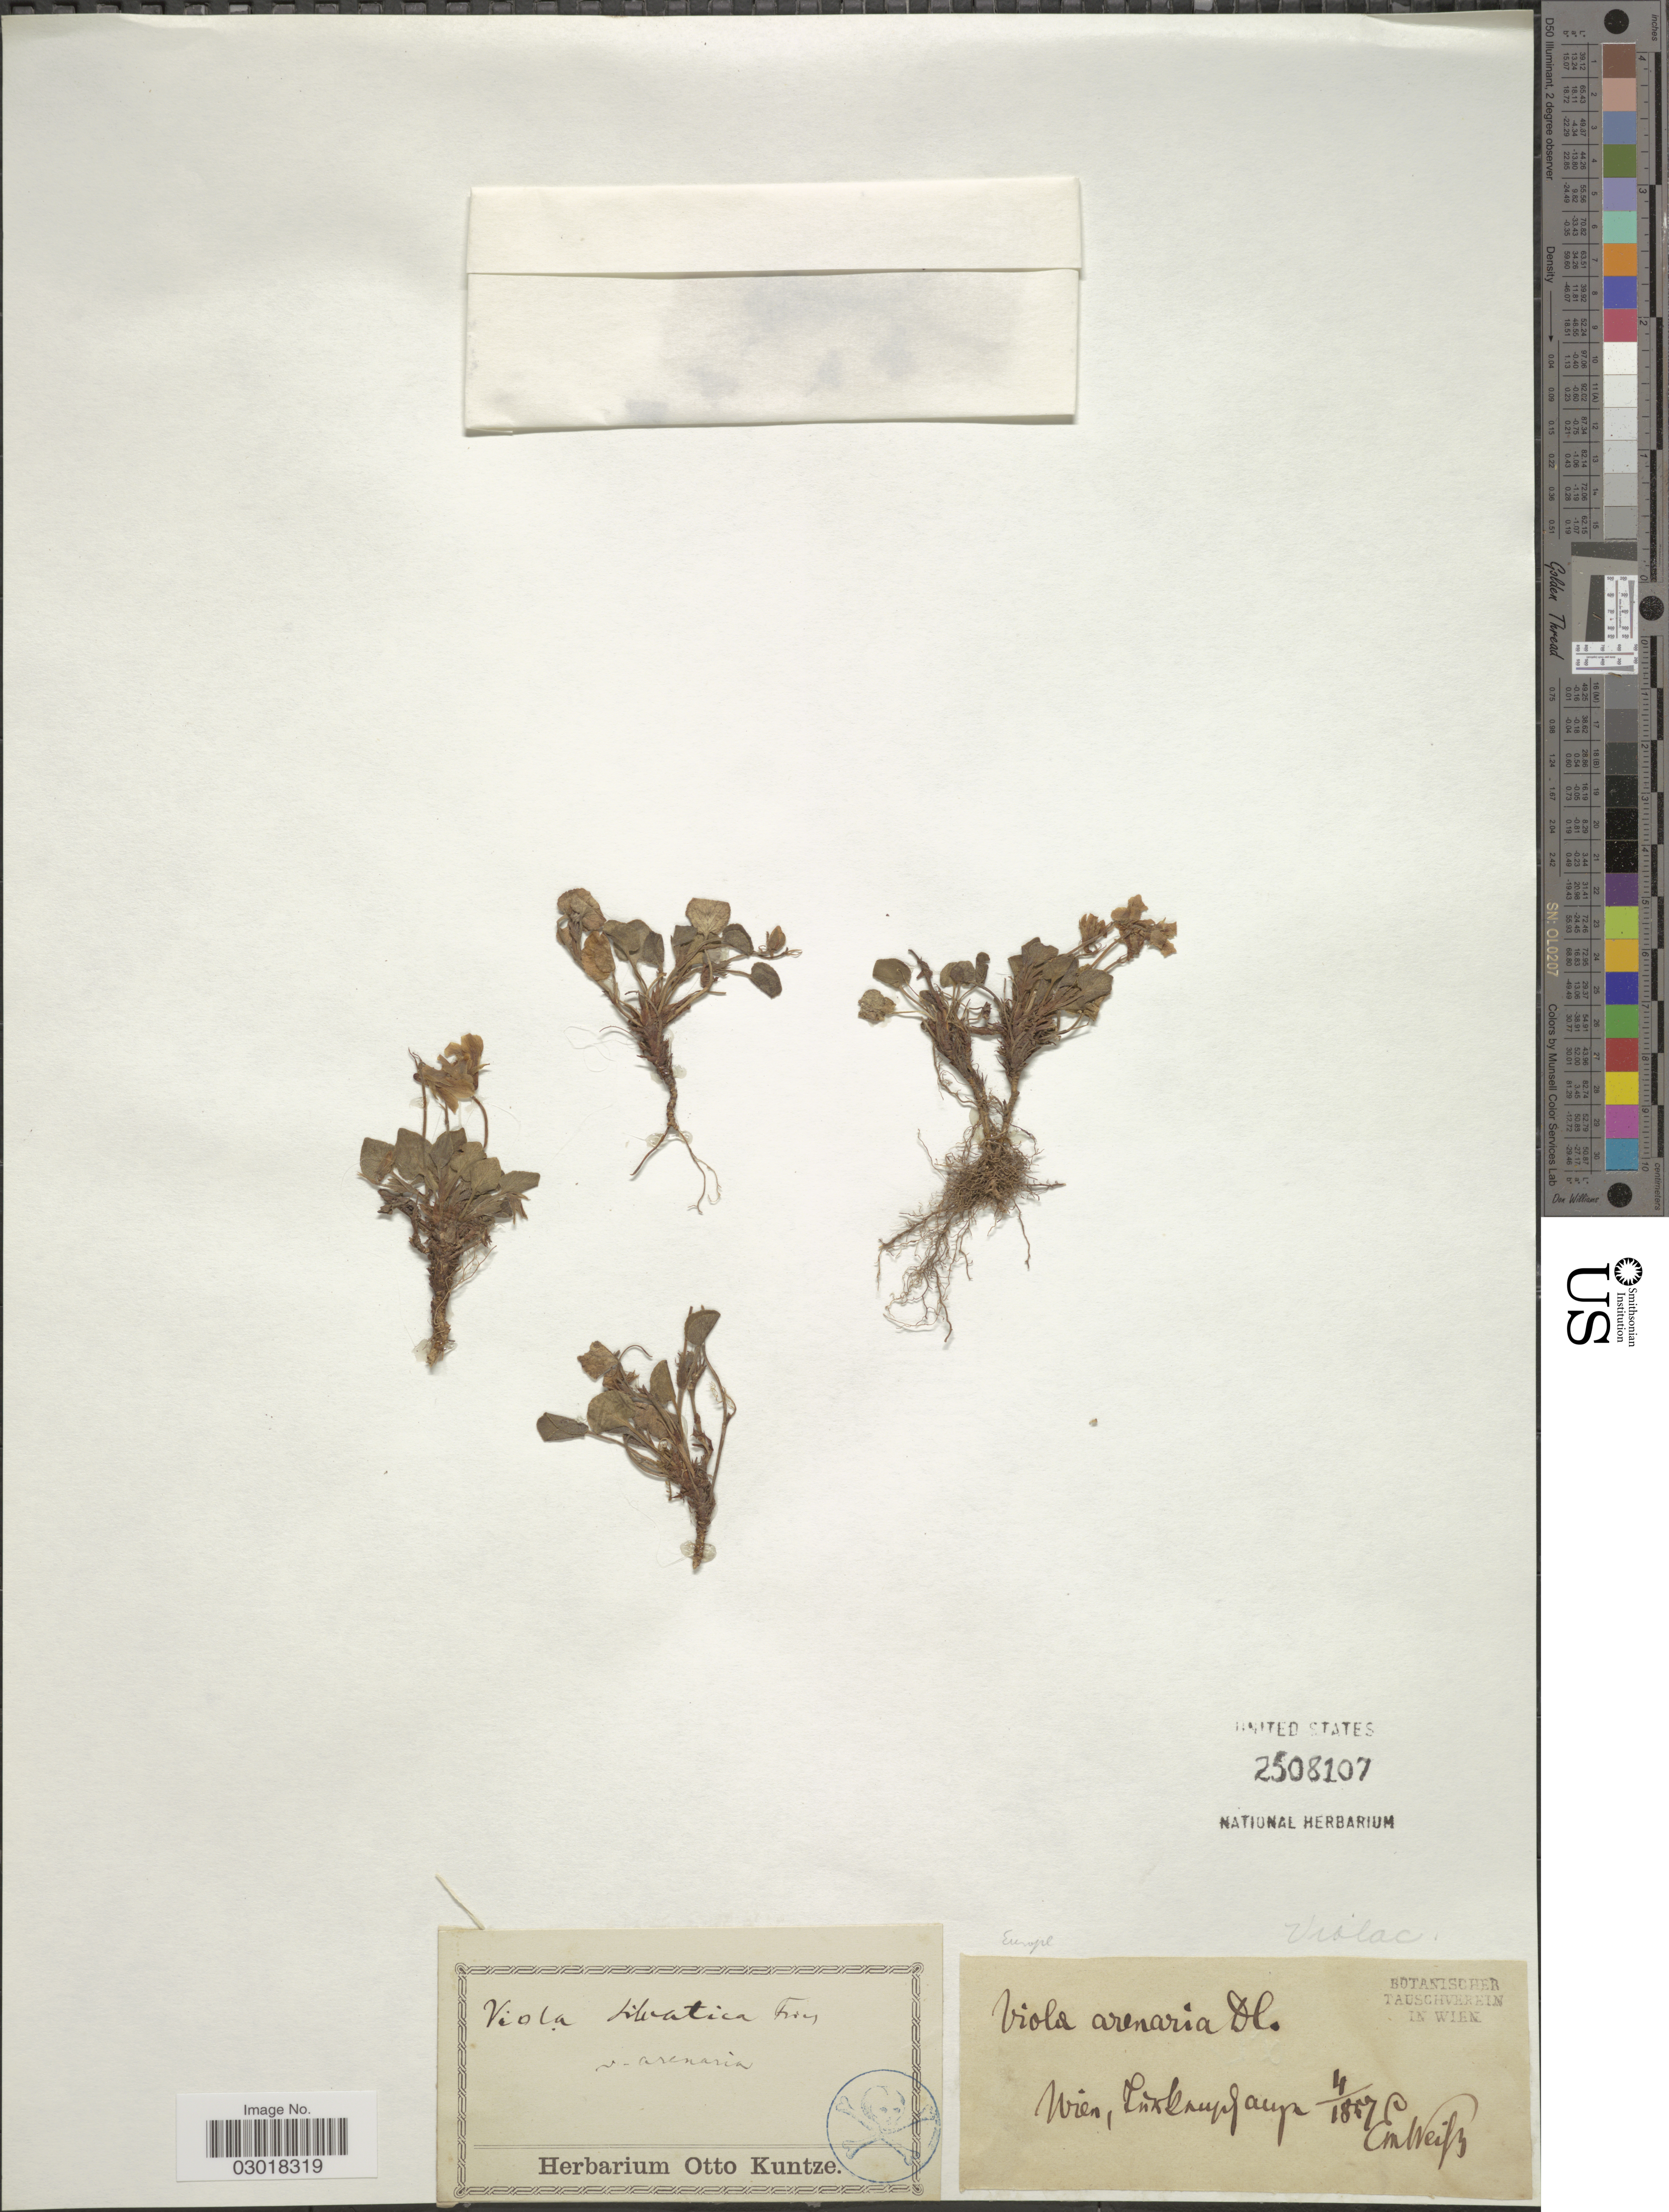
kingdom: Plantae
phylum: Tracheophyta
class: Magnoliopsida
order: Malpighiales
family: Violaceae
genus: Viola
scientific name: Viola arenaria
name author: DC.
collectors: E. Weiss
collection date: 1857-04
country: Austria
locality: Wien, Linkaupaup. [unsure placement] [interpreted]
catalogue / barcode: US 2508107